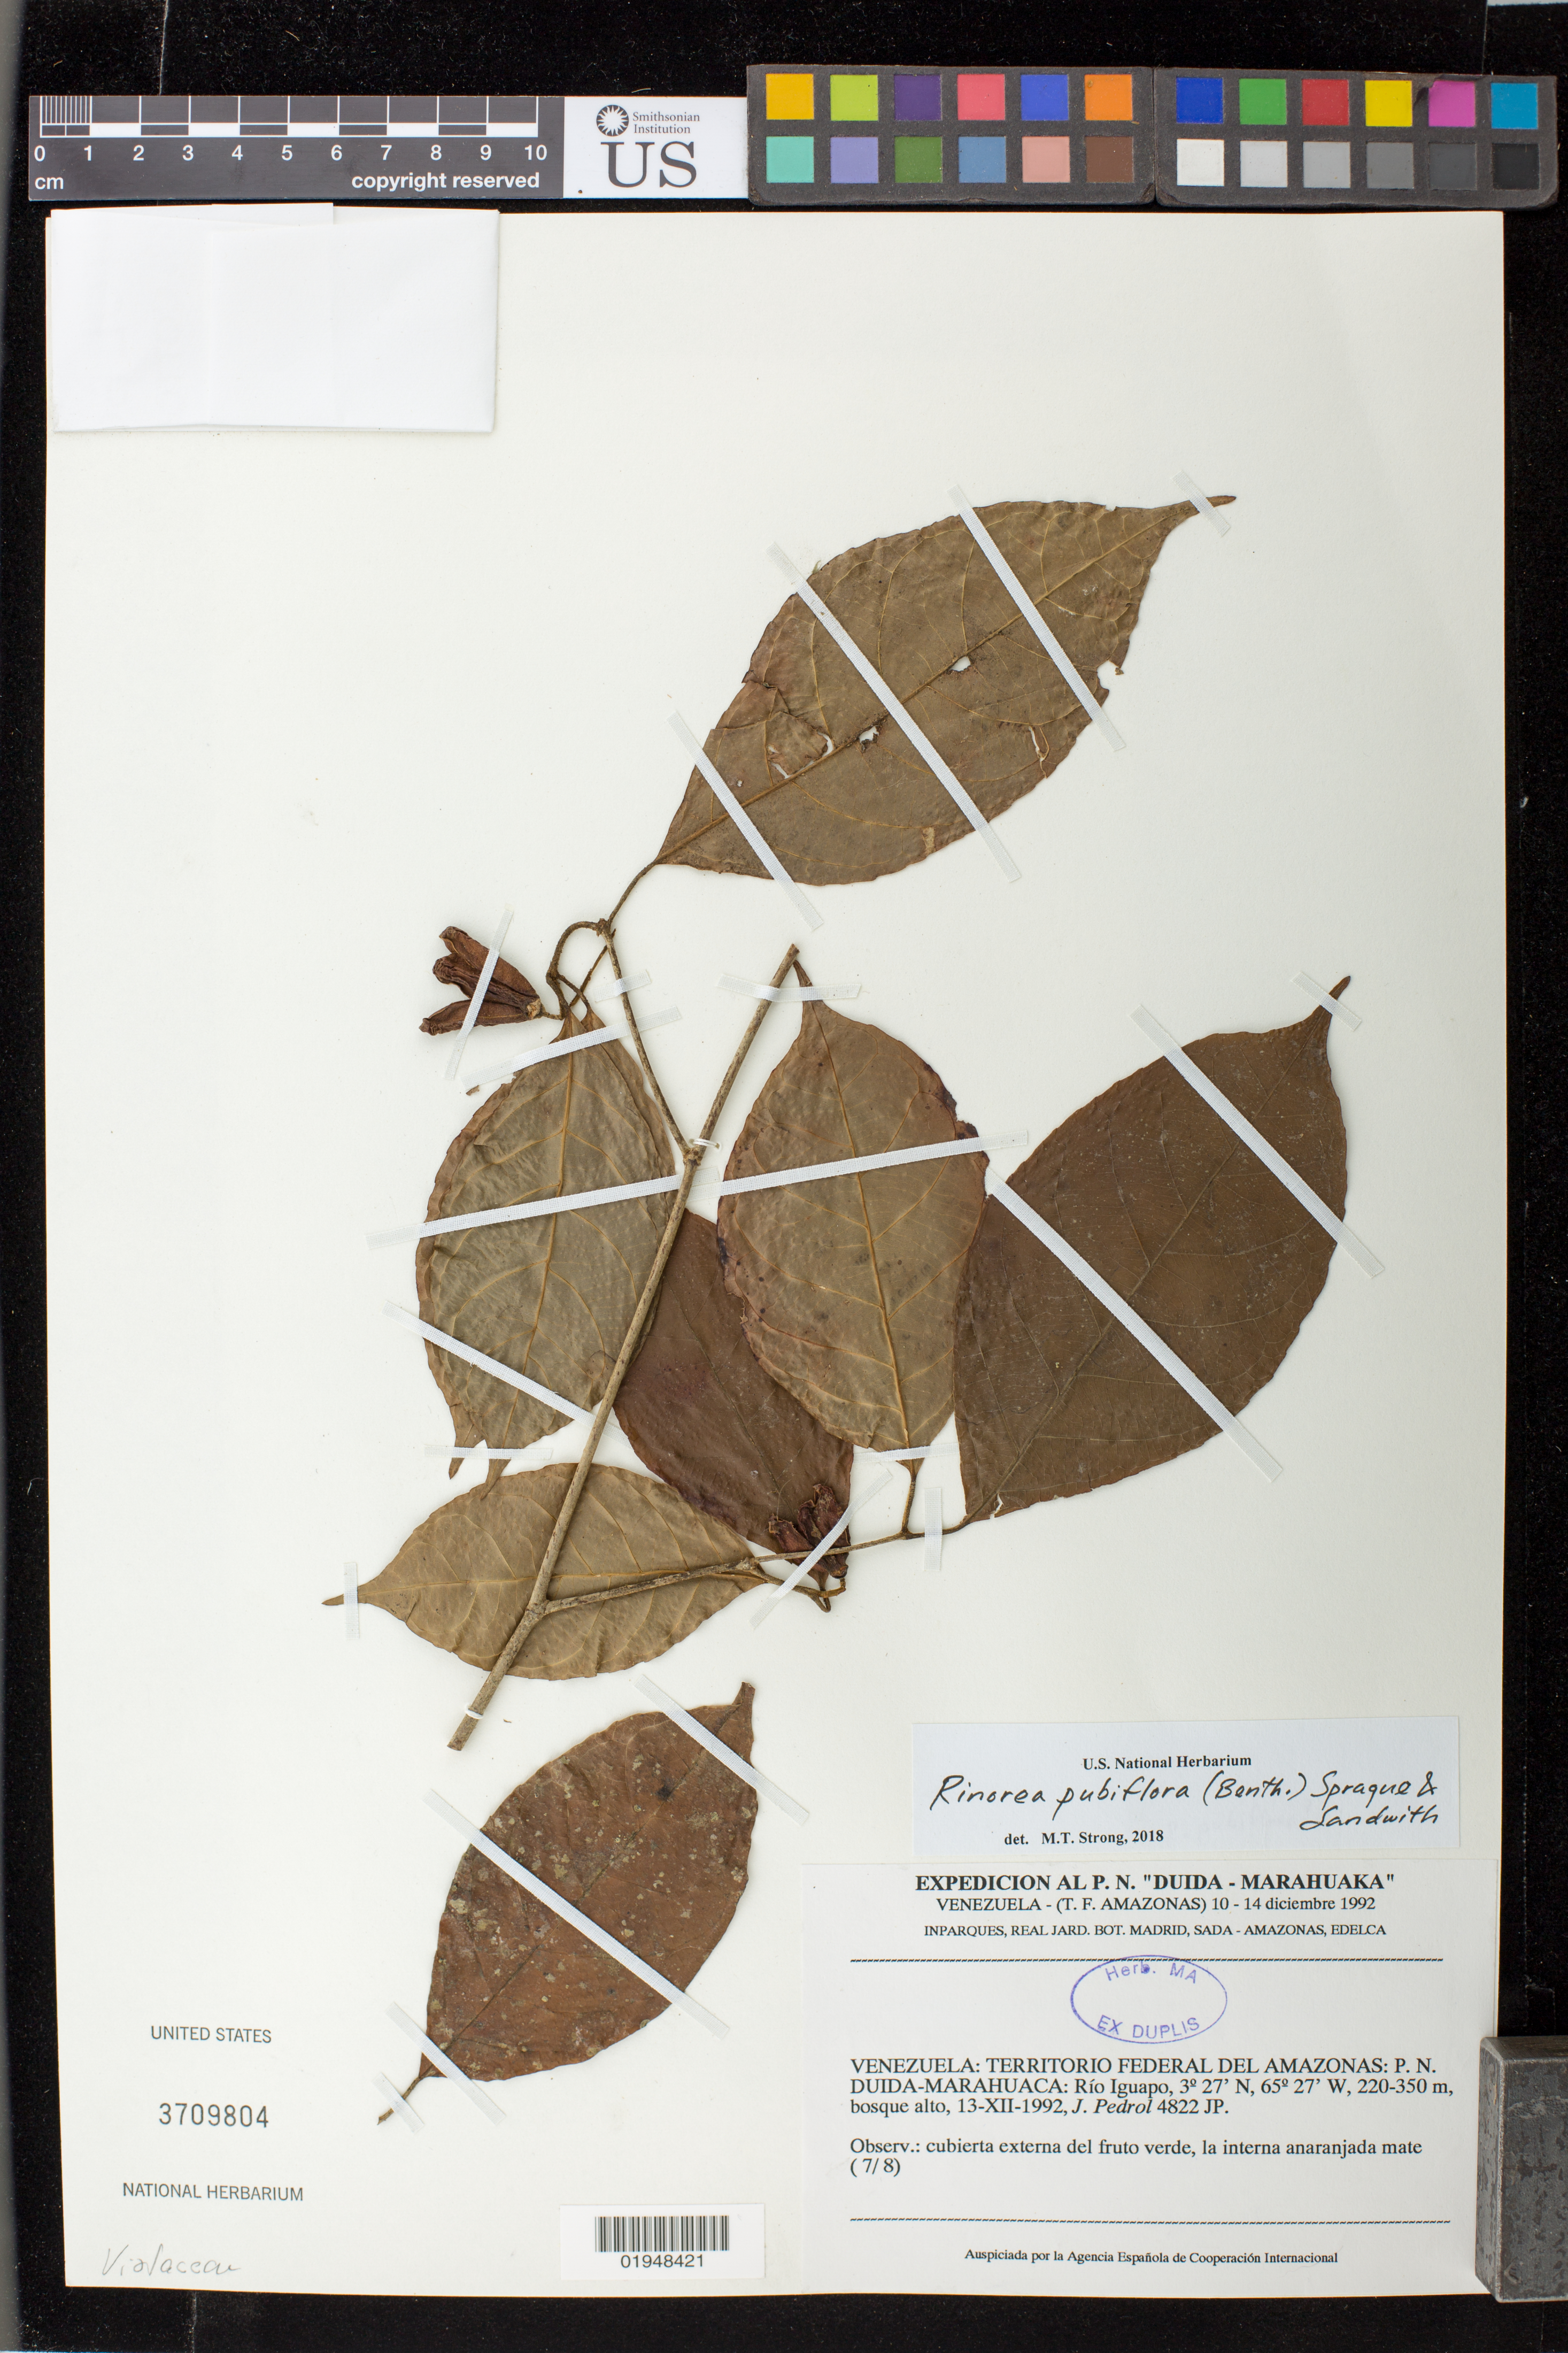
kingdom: Plantae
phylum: Tracheophyta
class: Magnoliopsida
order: Malpighiales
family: Violaceae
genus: Rinorea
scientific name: Rinorea pubiflora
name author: (Benth.) Sprague & Sandwith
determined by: Strong, M. T., (US), Smithsonian Institution - National Museum of Natural History (UNITED STATES)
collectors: J. Pedrol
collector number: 4822JP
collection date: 1992-12-13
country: Venezuela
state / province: Amazonas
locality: Duida–Marahuaca National Park, Rio Iguapo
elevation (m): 220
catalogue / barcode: US 3709804